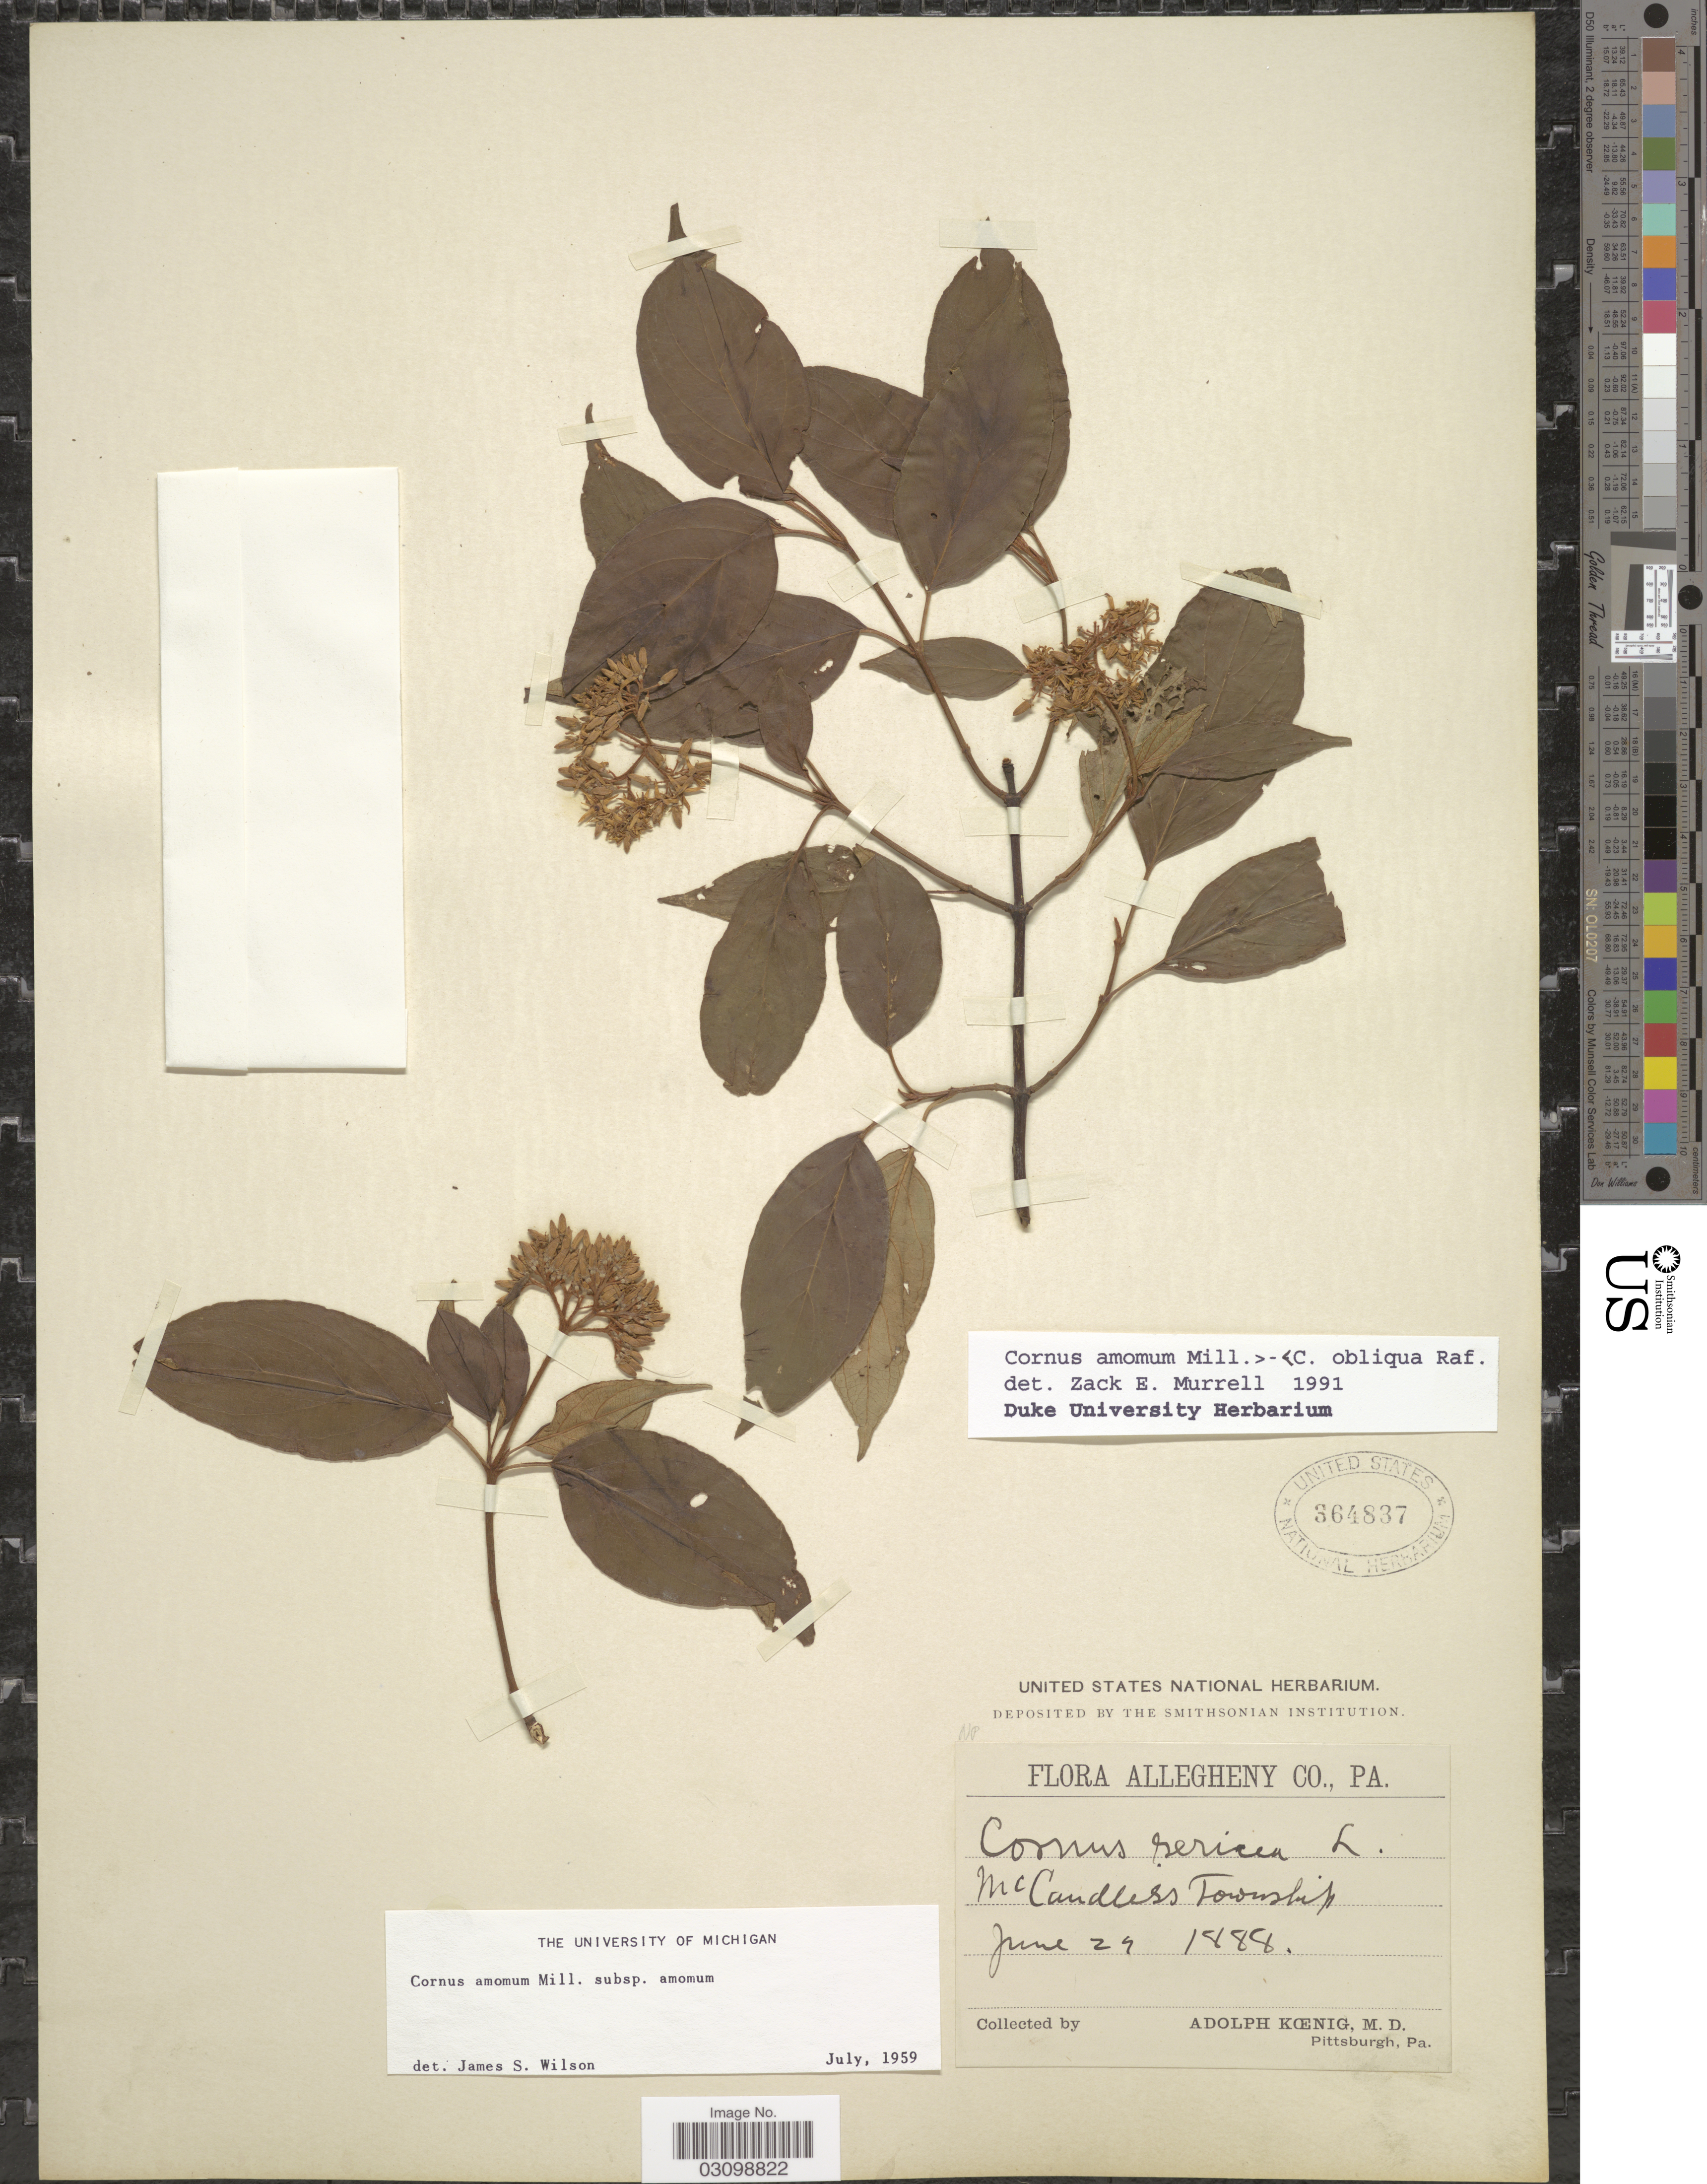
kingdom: Plantae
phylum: Tracheophyta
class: Magnoliopsida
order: Cornales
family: Cornaceae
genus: Cornus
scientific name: Cornus amomum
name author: Mill.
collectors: A. Koenig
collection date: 1888-06-24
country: United States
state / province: Pennsylvania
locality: Allegheny Co., Pa. McCandless Township.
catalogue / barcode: US 364837